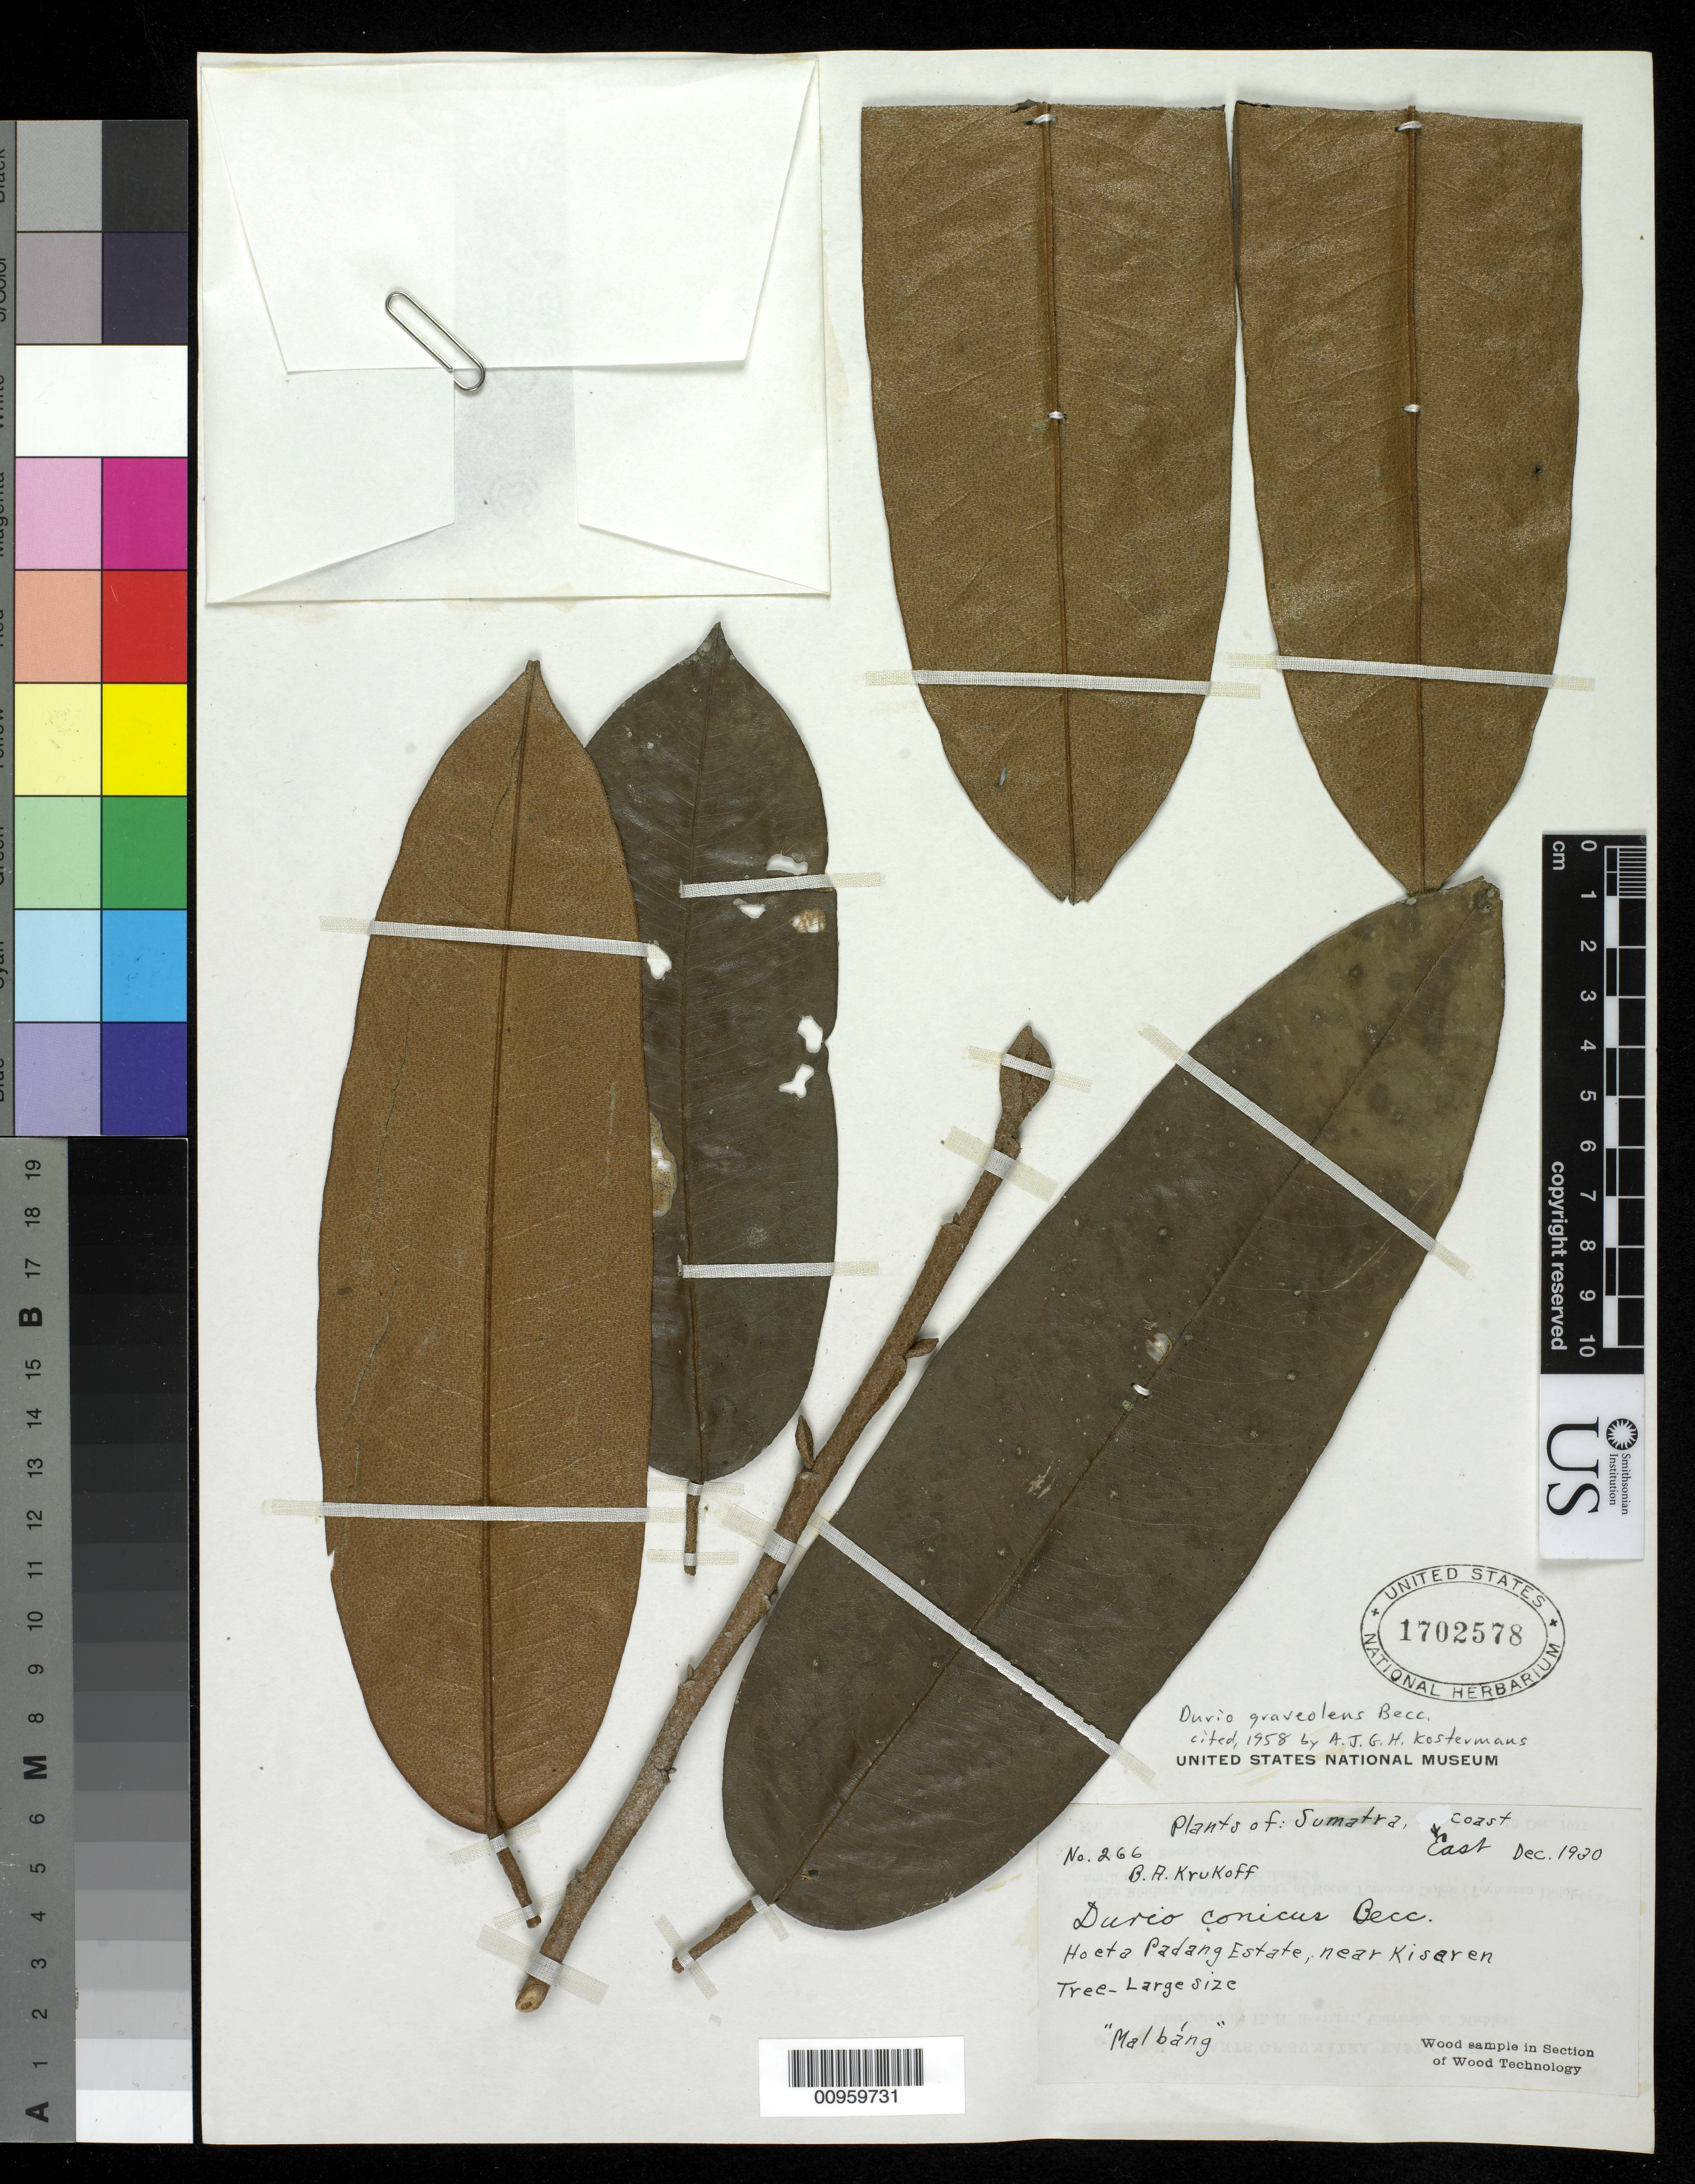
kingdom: Plantae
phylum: Tracheophyta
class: Magnoliopsida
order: Malvales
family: Malvaceae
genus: Durio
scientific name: Durio graveolens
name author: Becc.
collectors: B. A. Krukoff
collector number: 266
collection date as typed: Dec 1920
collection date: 1920-12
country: Indonesia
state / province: Sumatra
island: Sumatra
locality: East Coast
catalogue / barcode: US 1702578